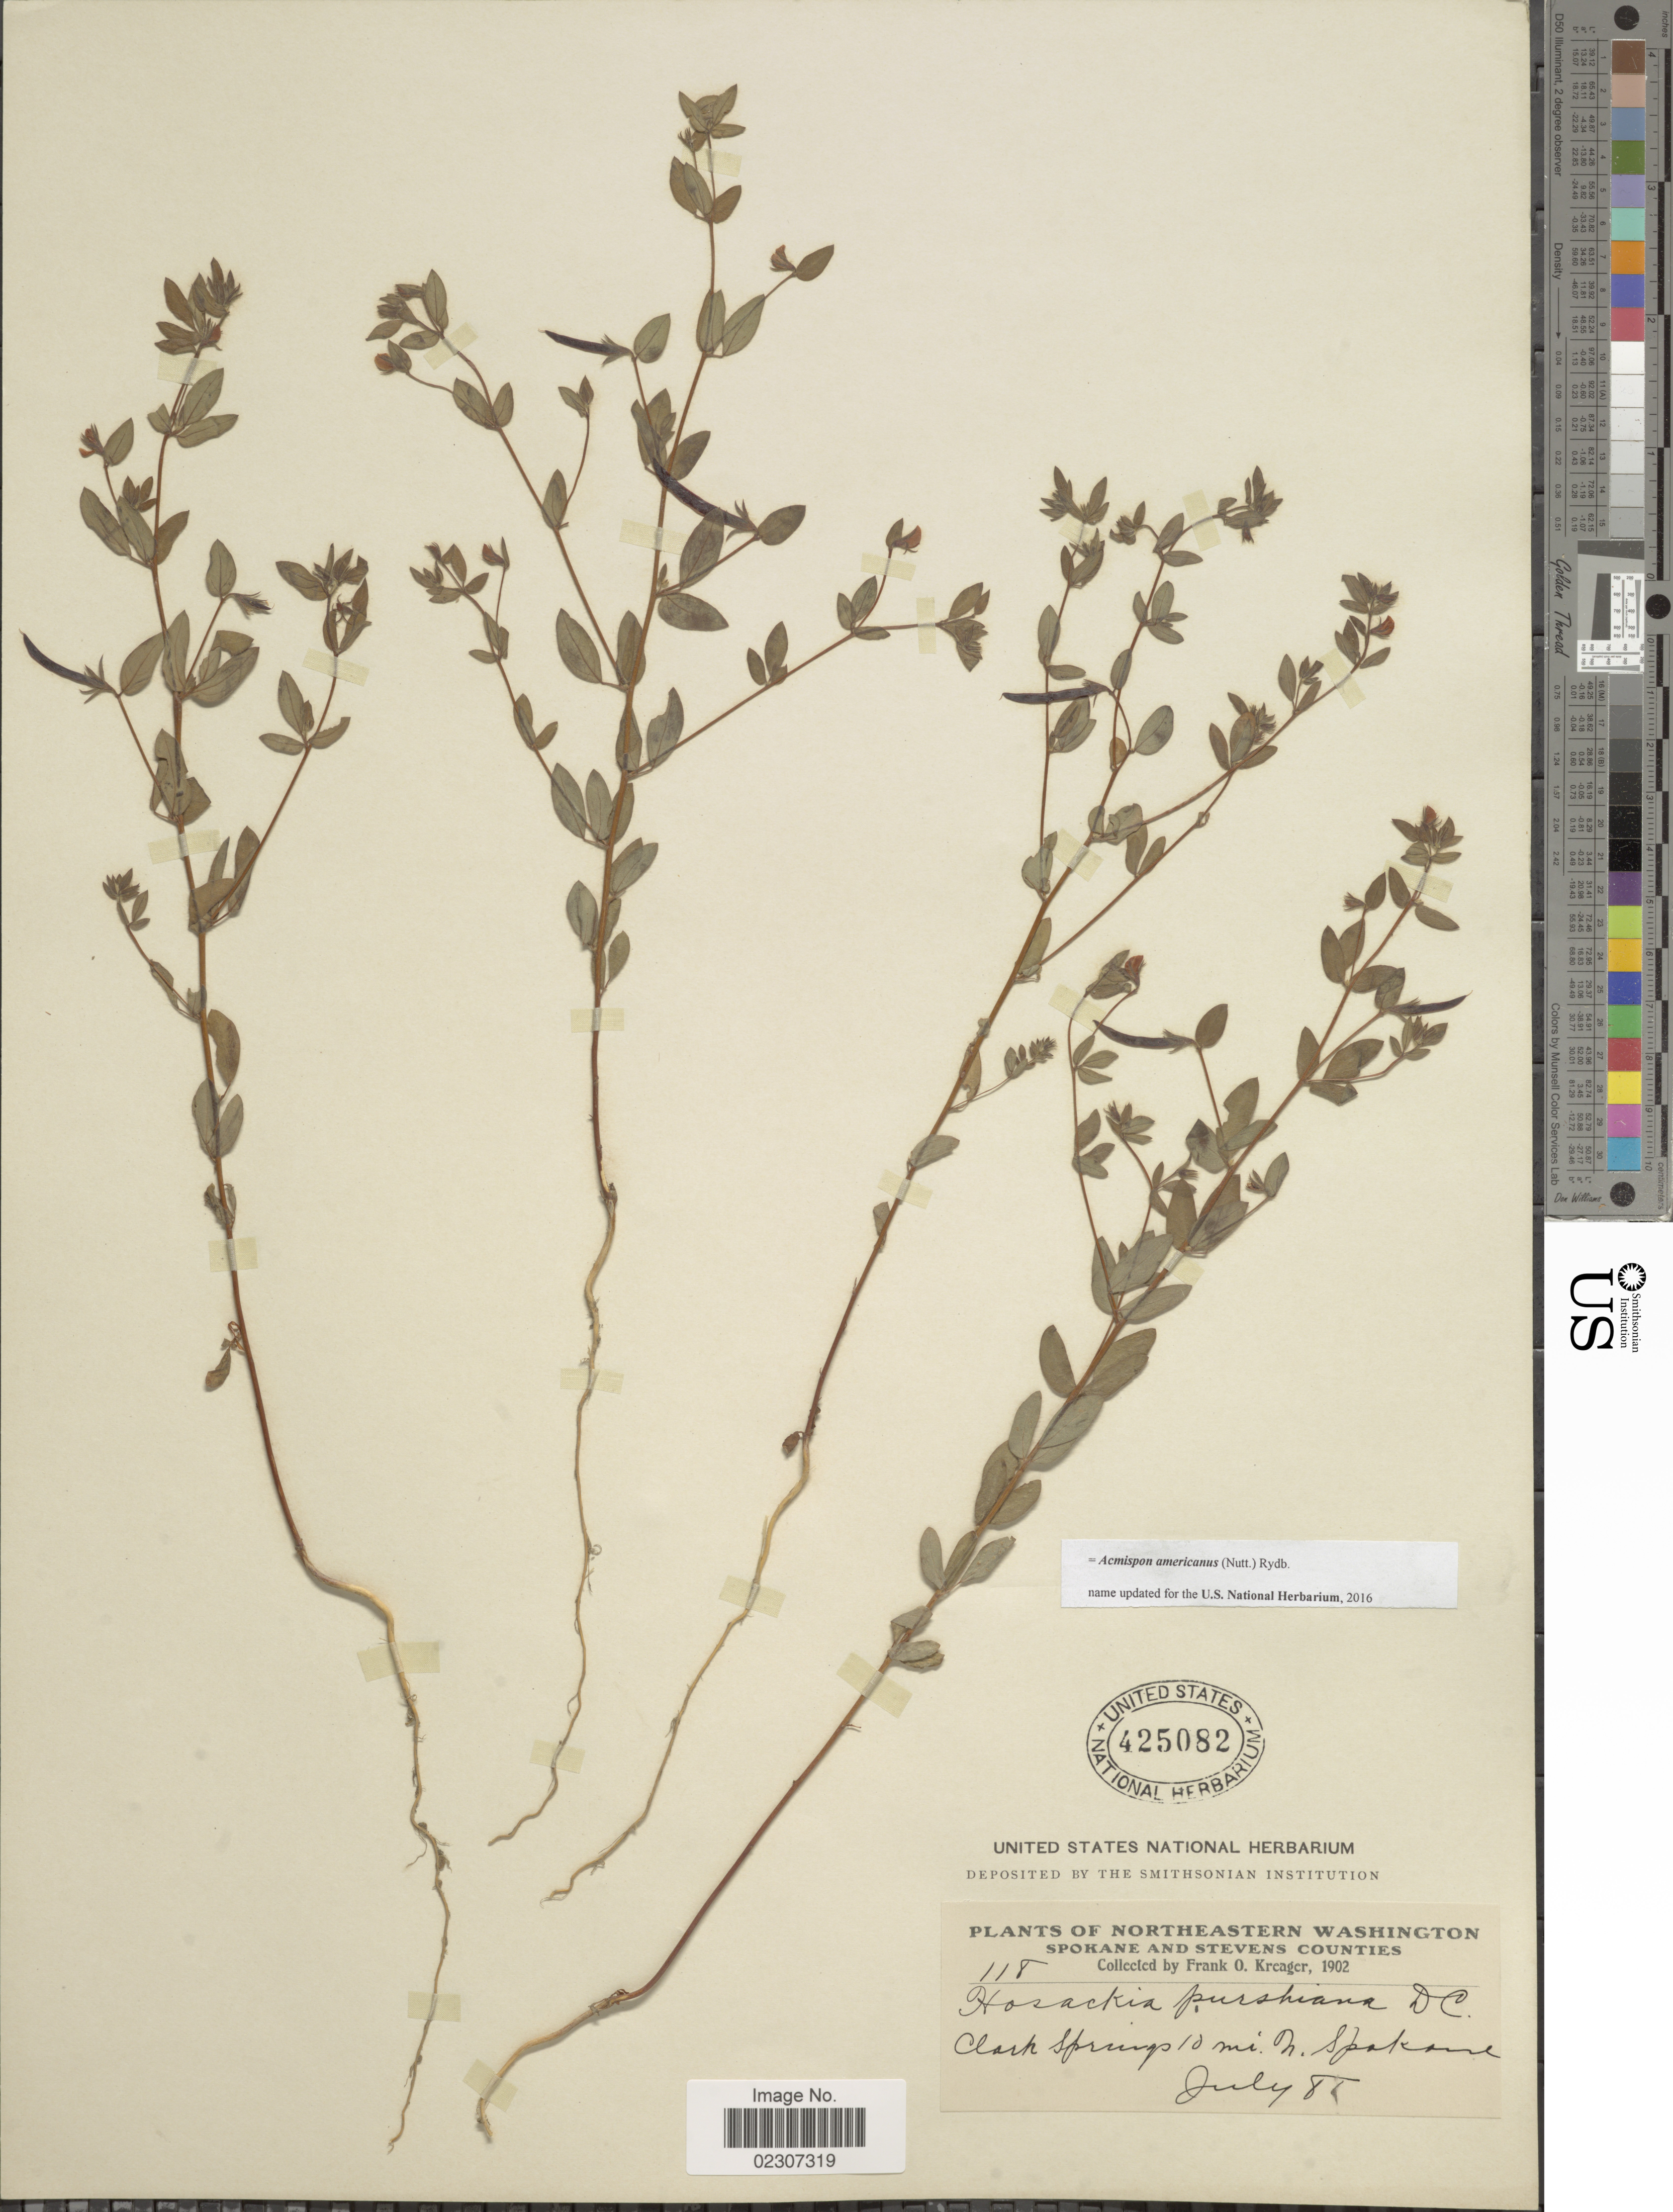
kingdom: Plantae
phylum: Tracheophyta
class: Magnoliopsida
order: Fabales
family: Fabaceae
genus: Acmispon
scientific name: Acmispon americanus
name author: (Nutt.) Rydb.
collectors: F. Kreager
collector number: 118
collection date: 1902-07-11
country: United States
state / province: Washington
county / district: Spokane / Stevens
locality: Northeastern Washington, Spokane and stevens counties Clark Springs 10 mi. N. Spokane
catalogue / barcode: US 425082